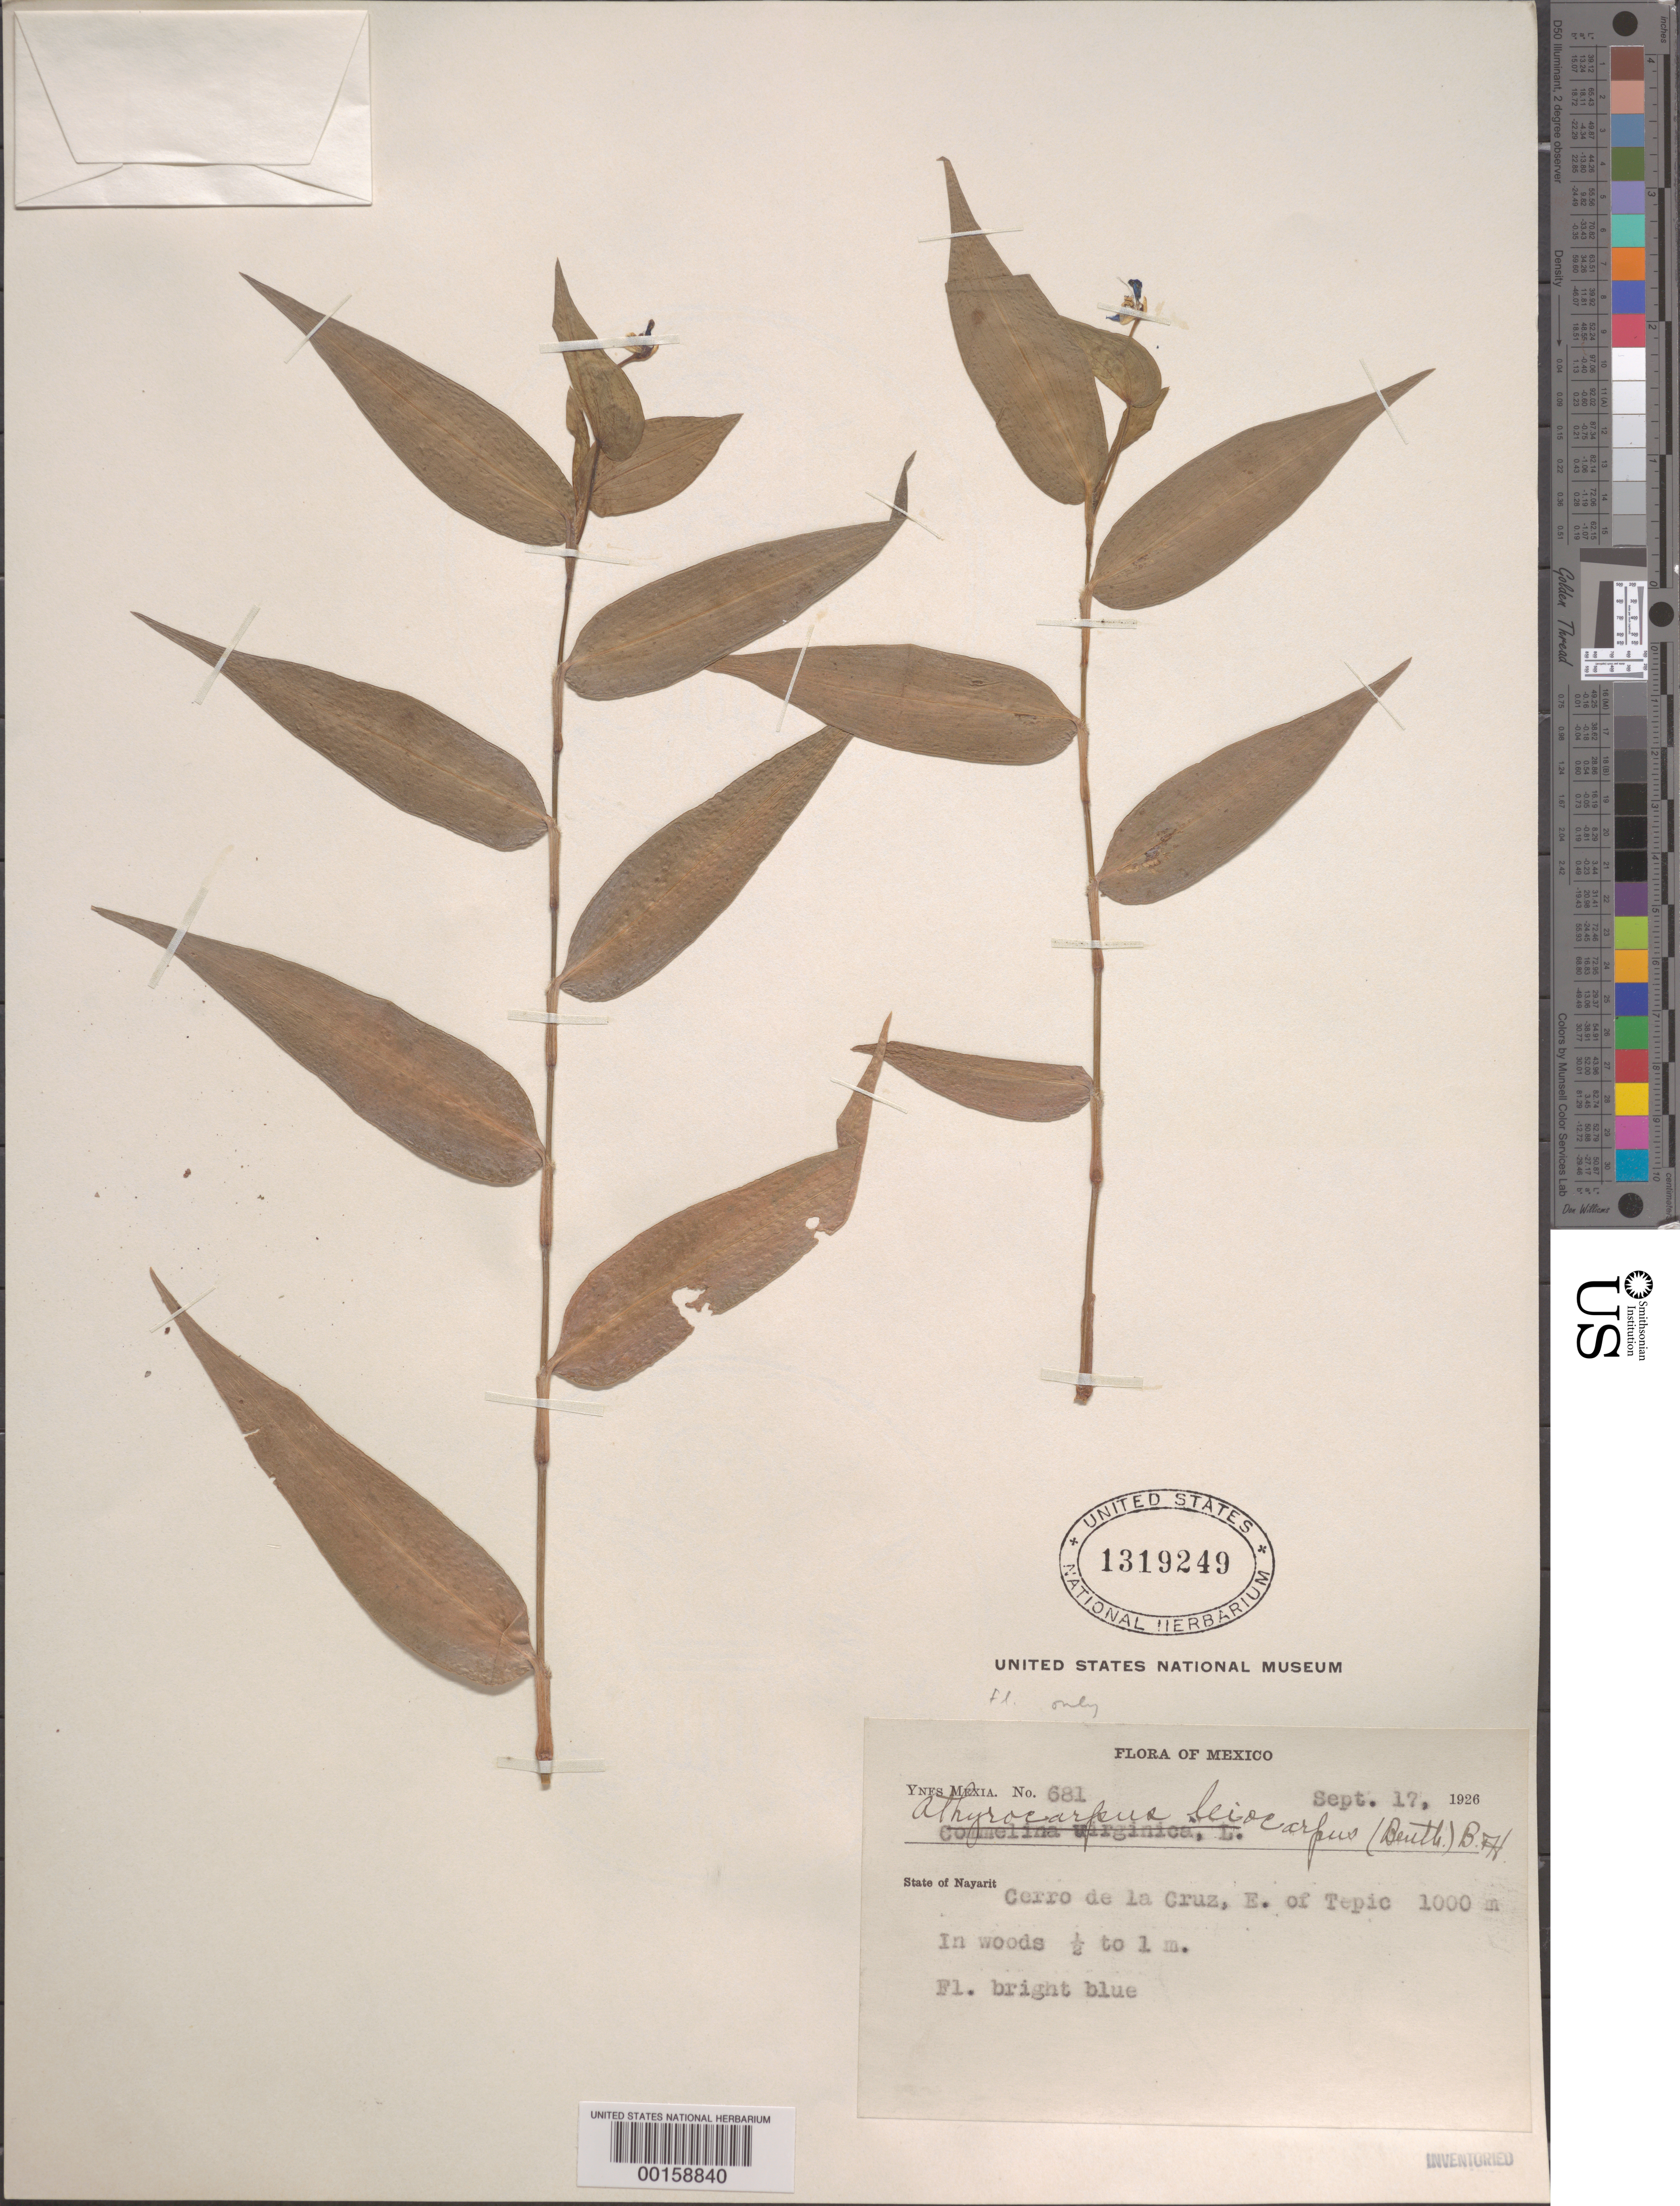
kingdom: Plantae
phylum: Tracheophyta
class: Liliopsida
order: Commelinales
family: Commelinaceae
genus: Commelina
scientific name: Commelina leiocarpa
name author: Benth.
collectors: Y. Mexia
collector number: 681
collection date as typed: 17 Sep 1926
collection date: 1926-09-17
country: Mexico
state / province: Nayarit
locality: Cerro de la cruz, E of Tepic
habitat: Woods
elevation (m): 1000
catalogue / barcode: US 1319249